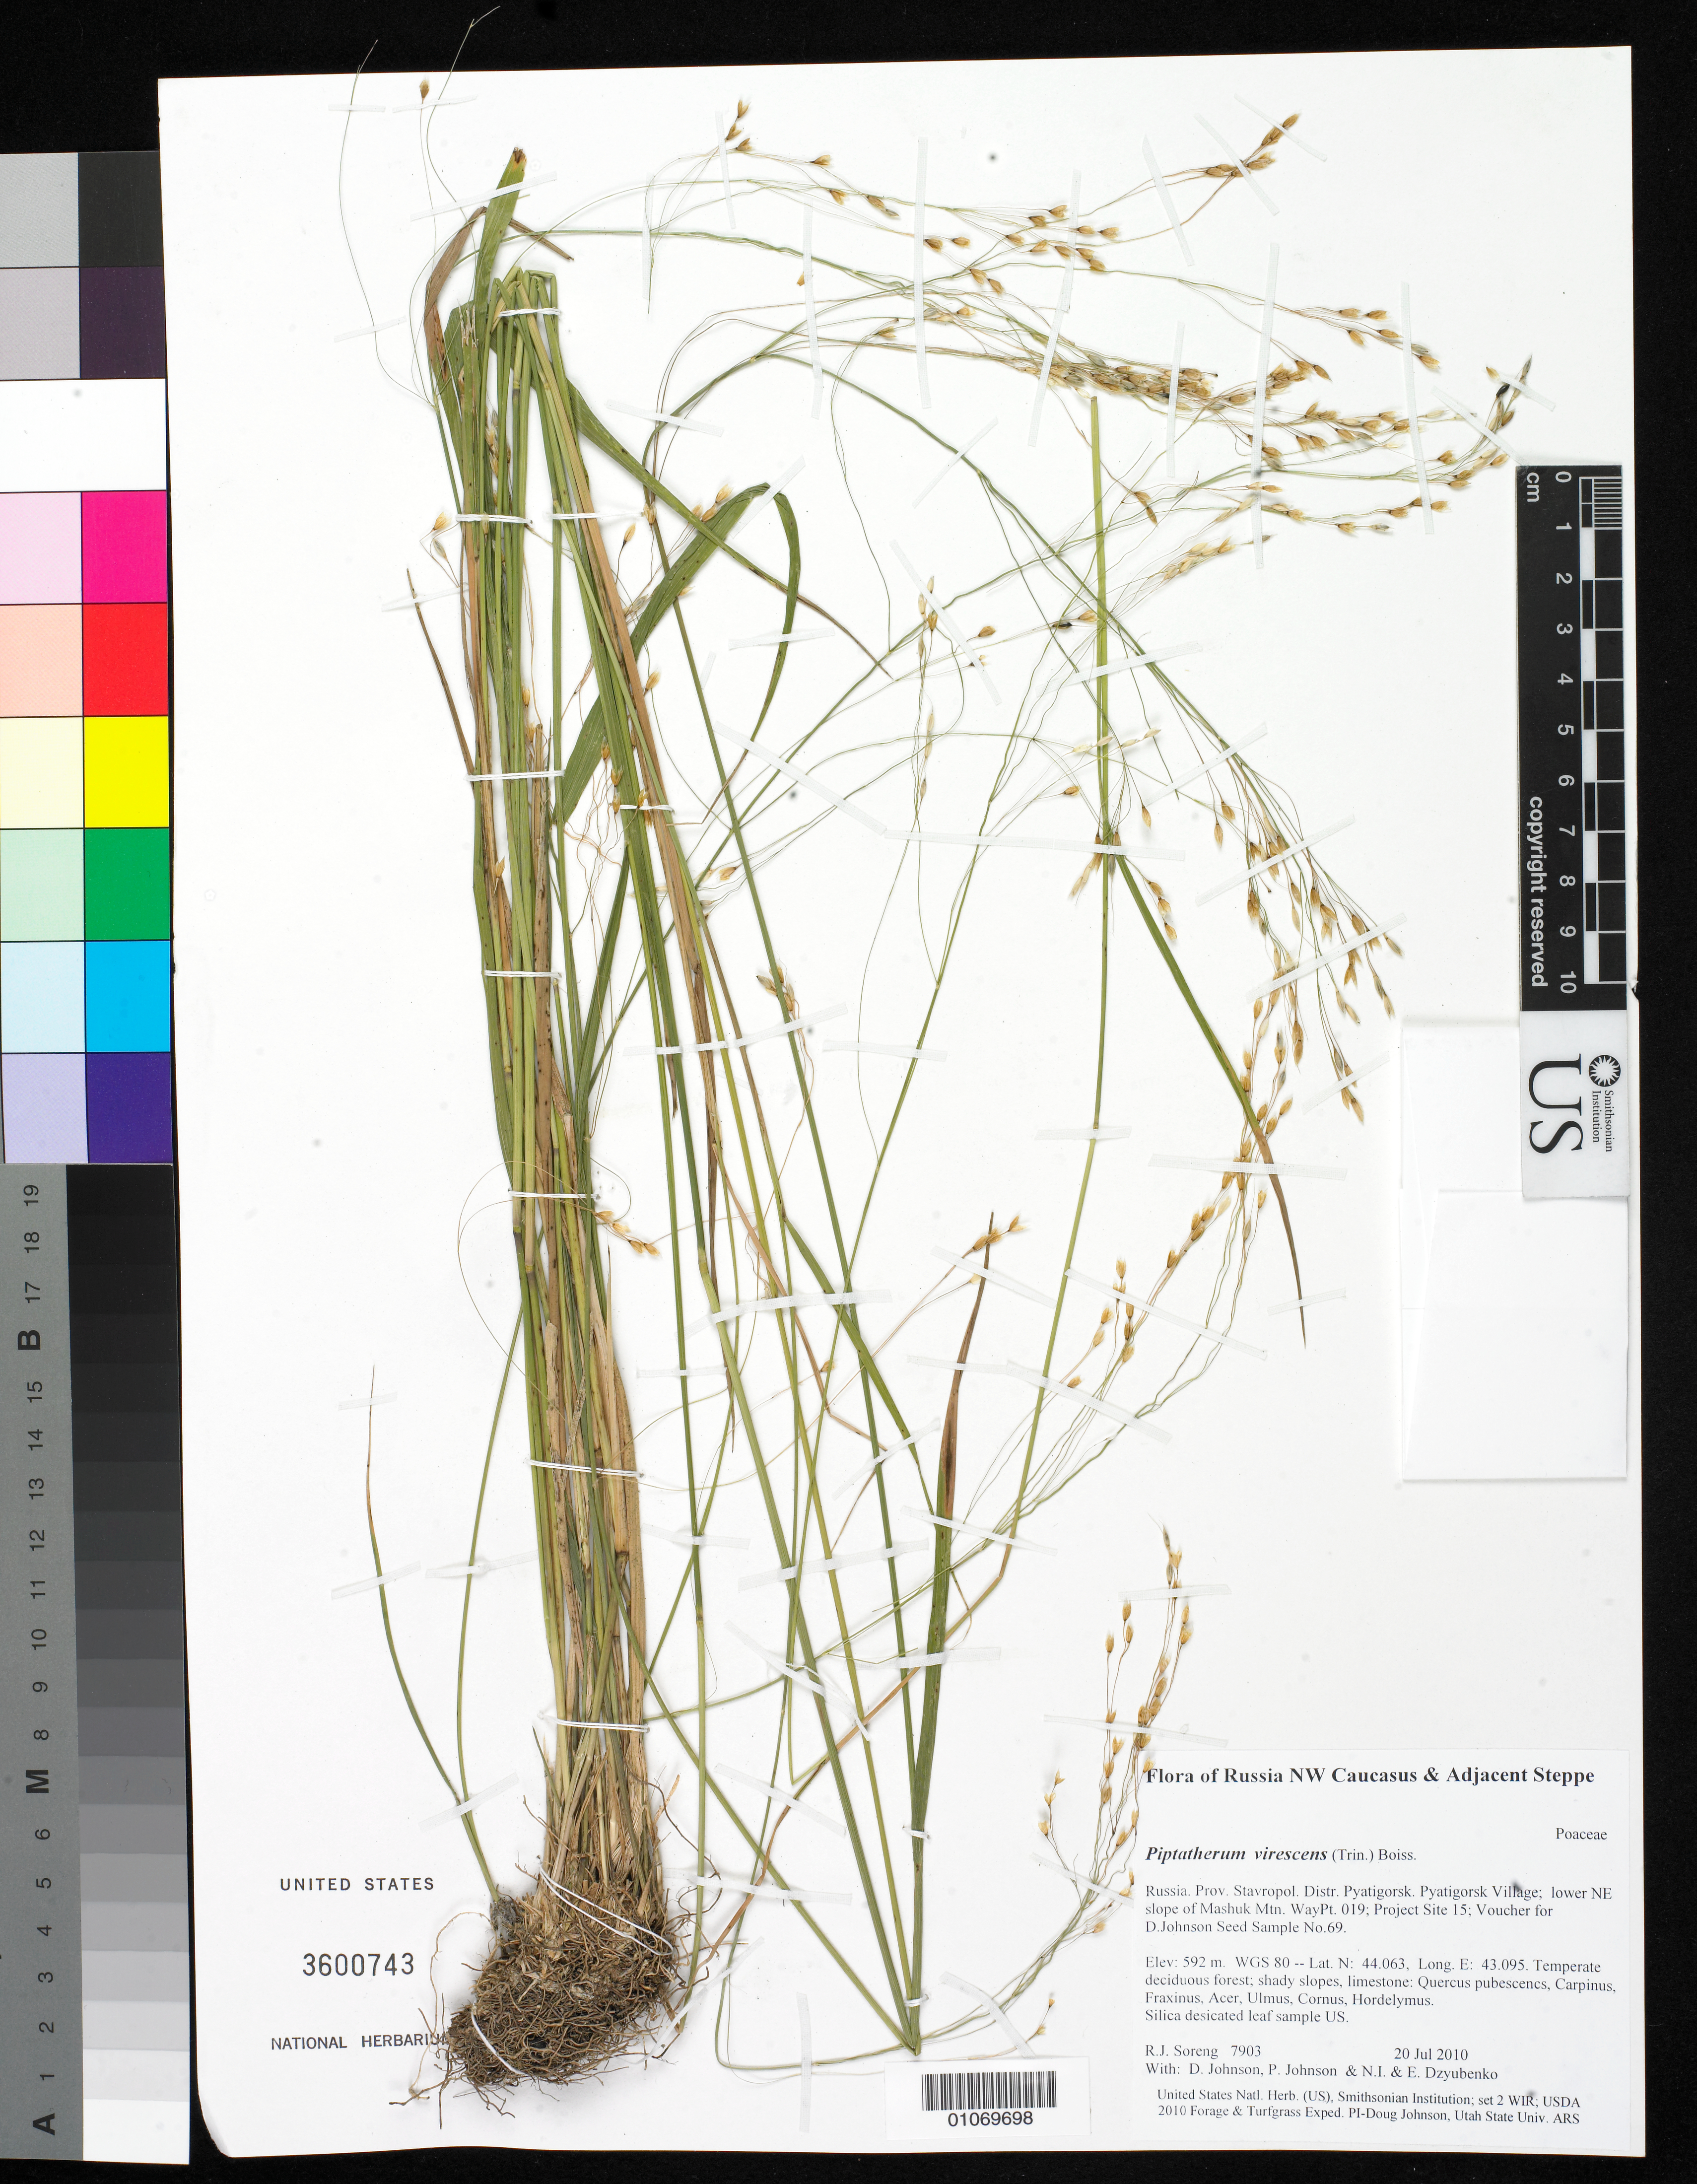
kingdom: Plantae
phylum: Tracheophyta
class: Liliopsida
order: Poales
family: Poaceae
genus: Achnatherum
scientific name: Achnatherum virescens ined.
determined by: Poaceae Reorganization Project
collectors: R. J. Soreng, D. Johnson, P. Johnson, N. Dzyubenko & E. Dzyubenko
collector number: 7903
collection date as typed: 20 Jul 2010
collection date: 2010-07-20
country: Russian Federation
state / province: Stavropol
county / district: Pyatigorsk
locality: Pyatigorsk Village; lower NE slope of Mashuk Mtn.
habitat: Temperate deciduous forest; shady slopes, limestone: Quercus pubescencs, Carpinus, Fraxinus, Acer, Ulmus, Cornus, Hordelymus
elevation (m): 592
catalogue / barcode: US 3600743